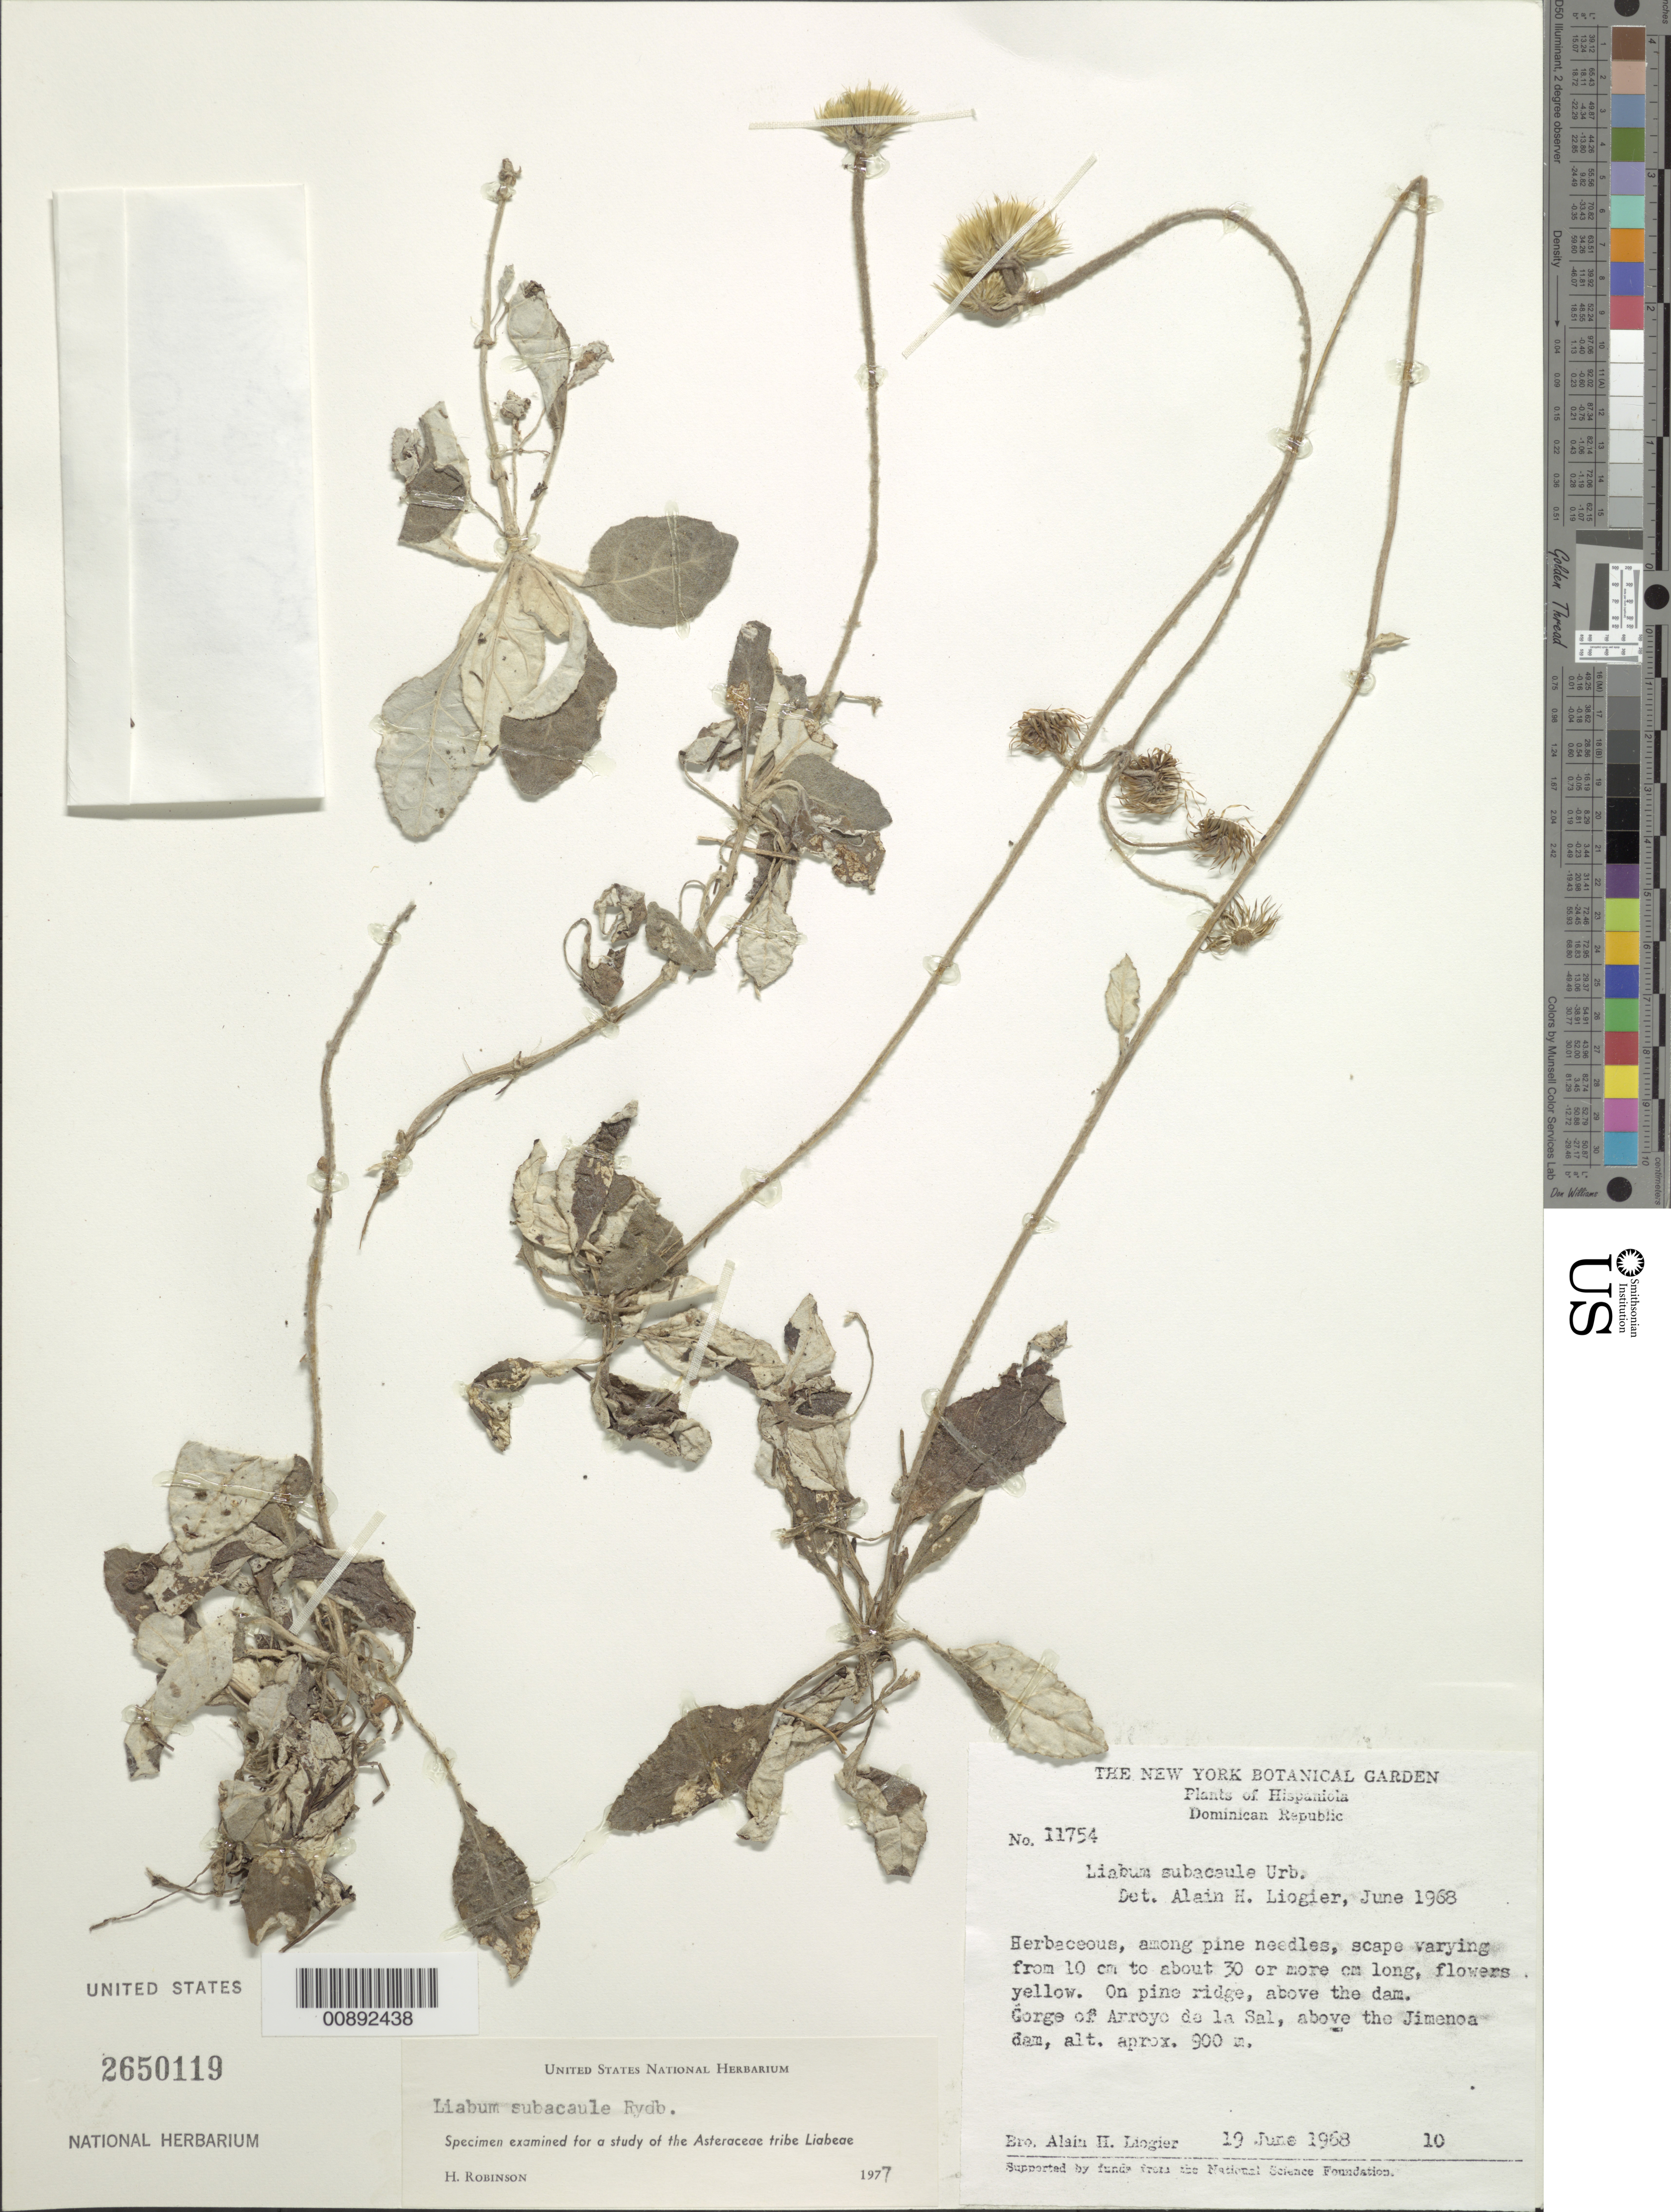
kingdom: Plantae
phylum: Tracheophyta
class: Magnoliopsida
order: Asterales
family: Asteraceae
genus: Liabum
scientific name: Liabum subacaule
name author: Rydb.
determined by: Robinson, Harold E., (US)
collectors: A. H. Liogier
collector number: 11754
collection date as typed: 19 June 1968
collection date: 1968-06-19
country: Dominican Republic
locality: Gorge of Arroyo de la Sal, above the Jimenoa dam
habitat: Pine ridge among pine needles, above the dam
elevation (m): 900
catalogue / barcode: US 2650119